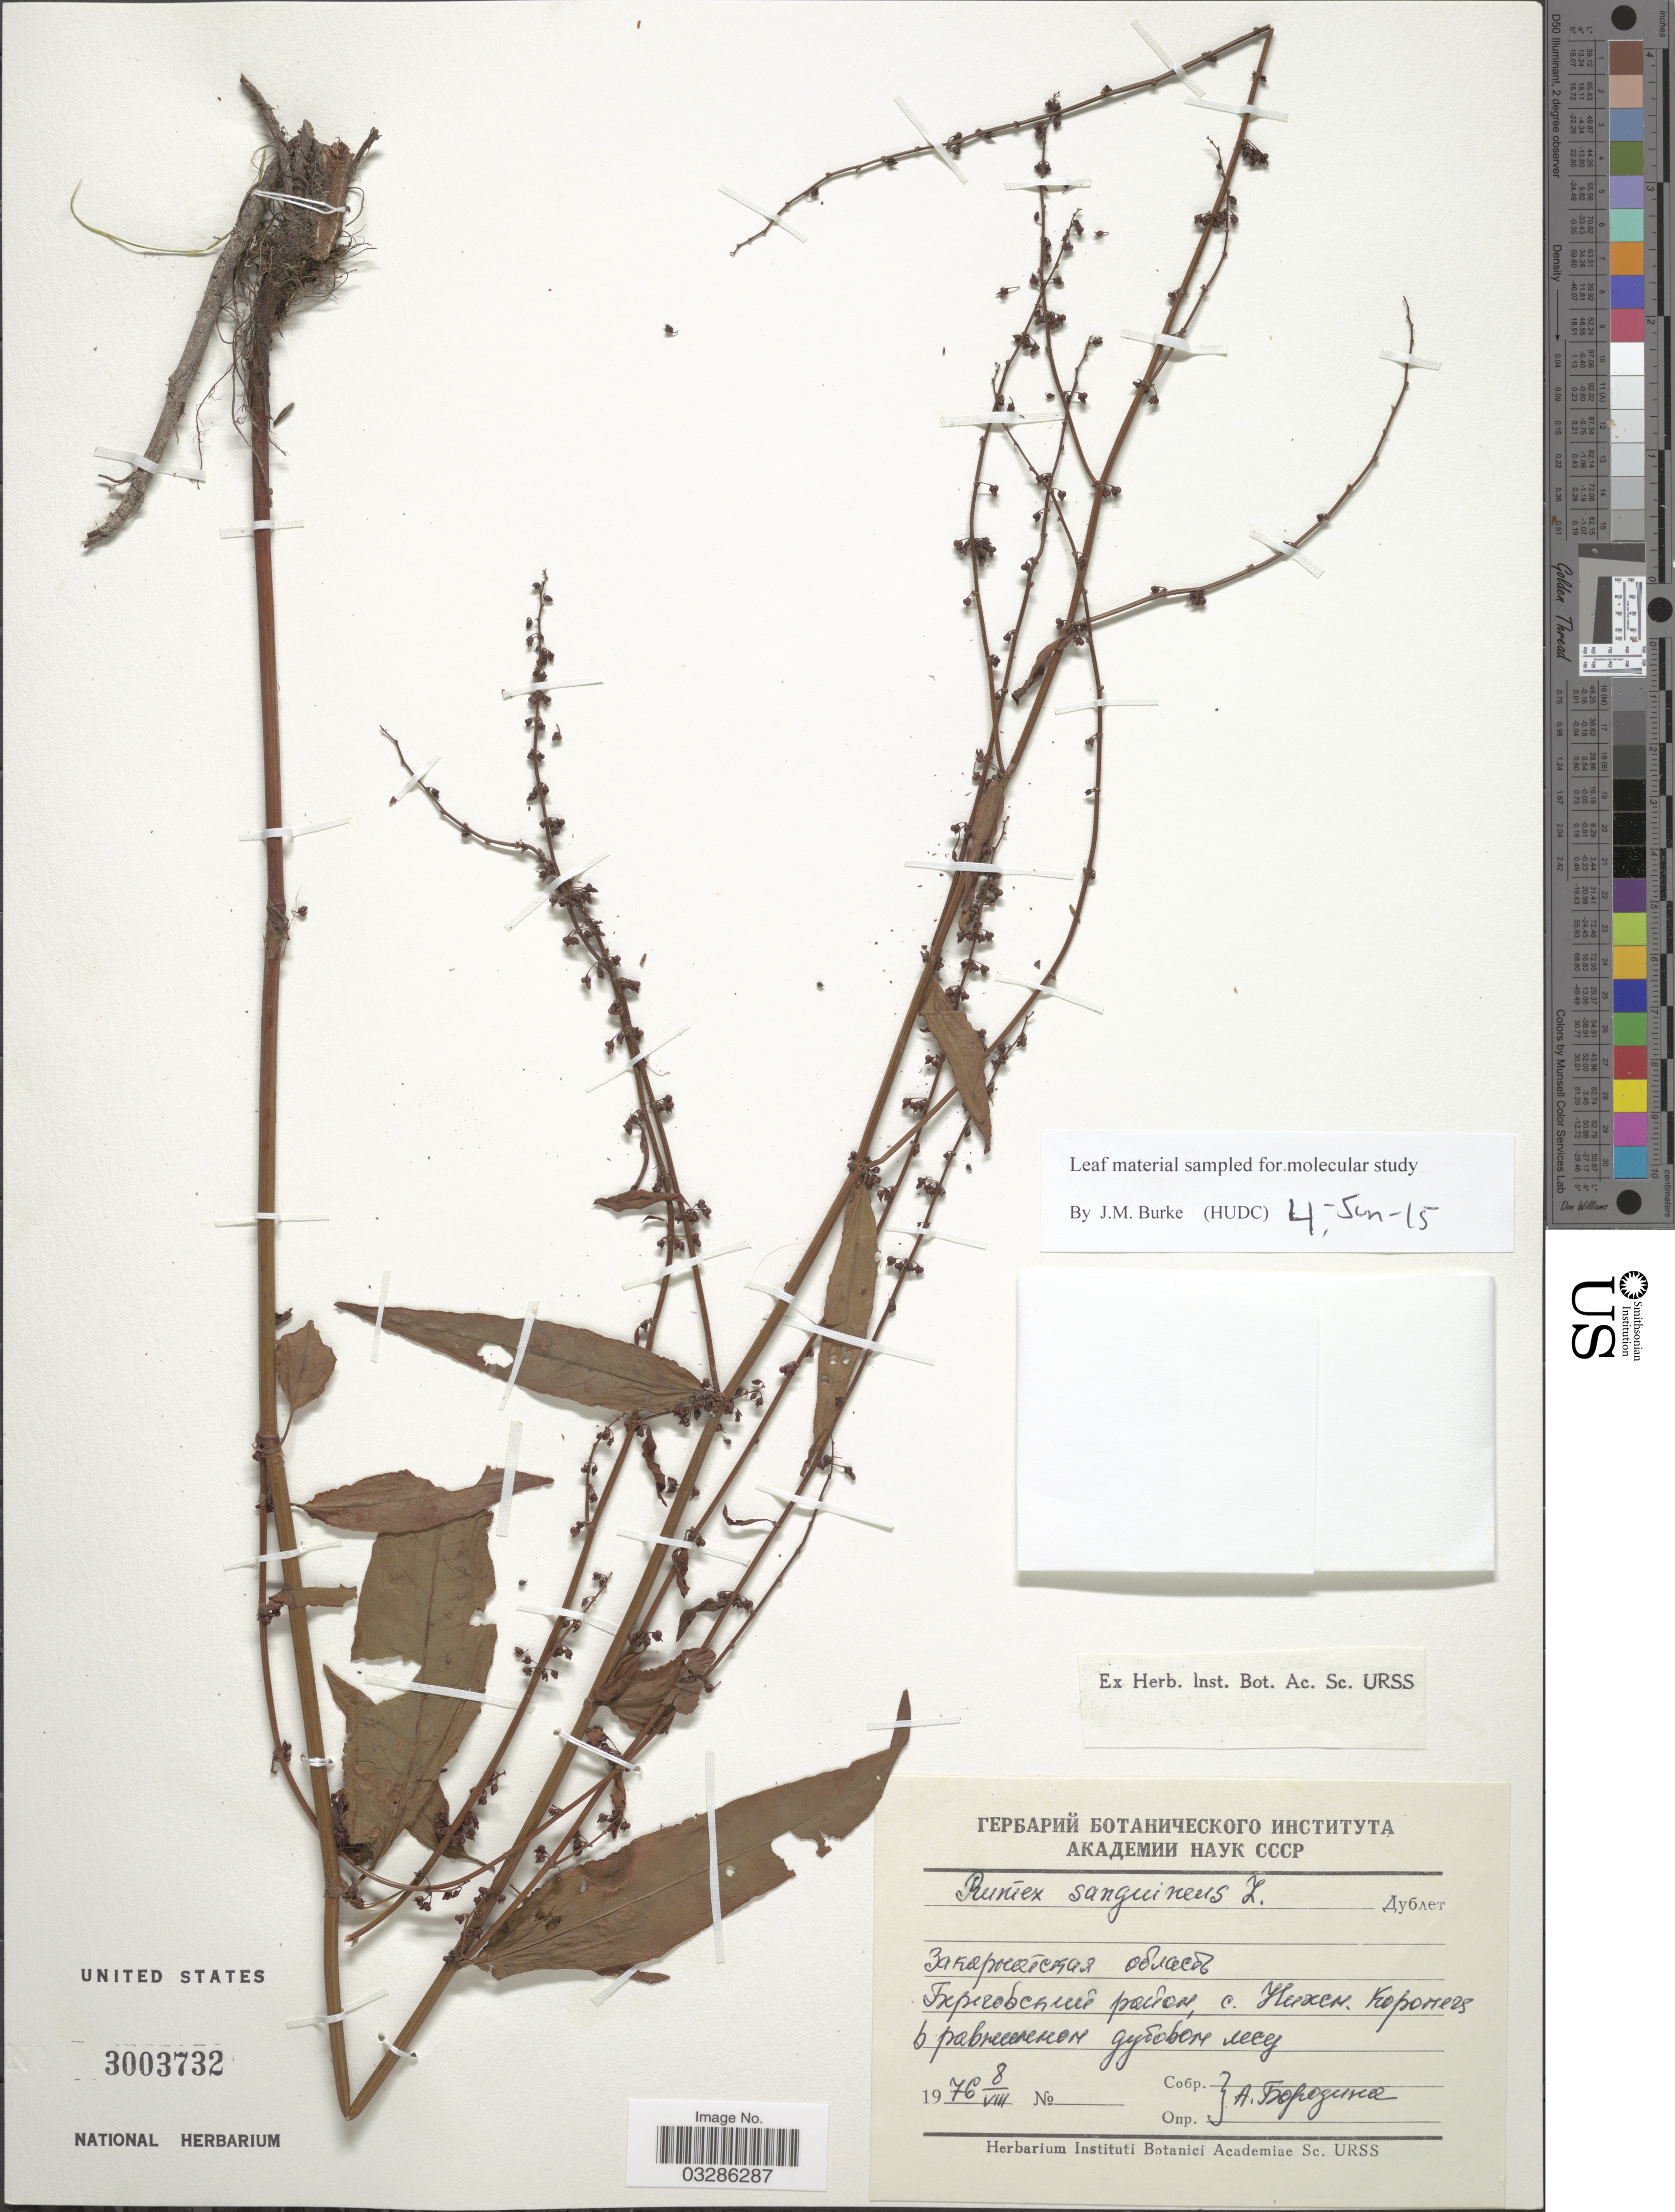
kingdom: Plantae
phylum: Tracheophyta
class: Magnoliopsida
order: Caryophyllales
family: Polygonaceae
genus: Rumex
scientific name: Rumex sanguineus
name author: L.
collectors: A. Borodina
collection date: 1976-08-08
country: Ukraine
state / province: Zakarpattya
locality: Berehove Raion, Village Nizhniy Koronets.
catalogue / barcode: US 3003732